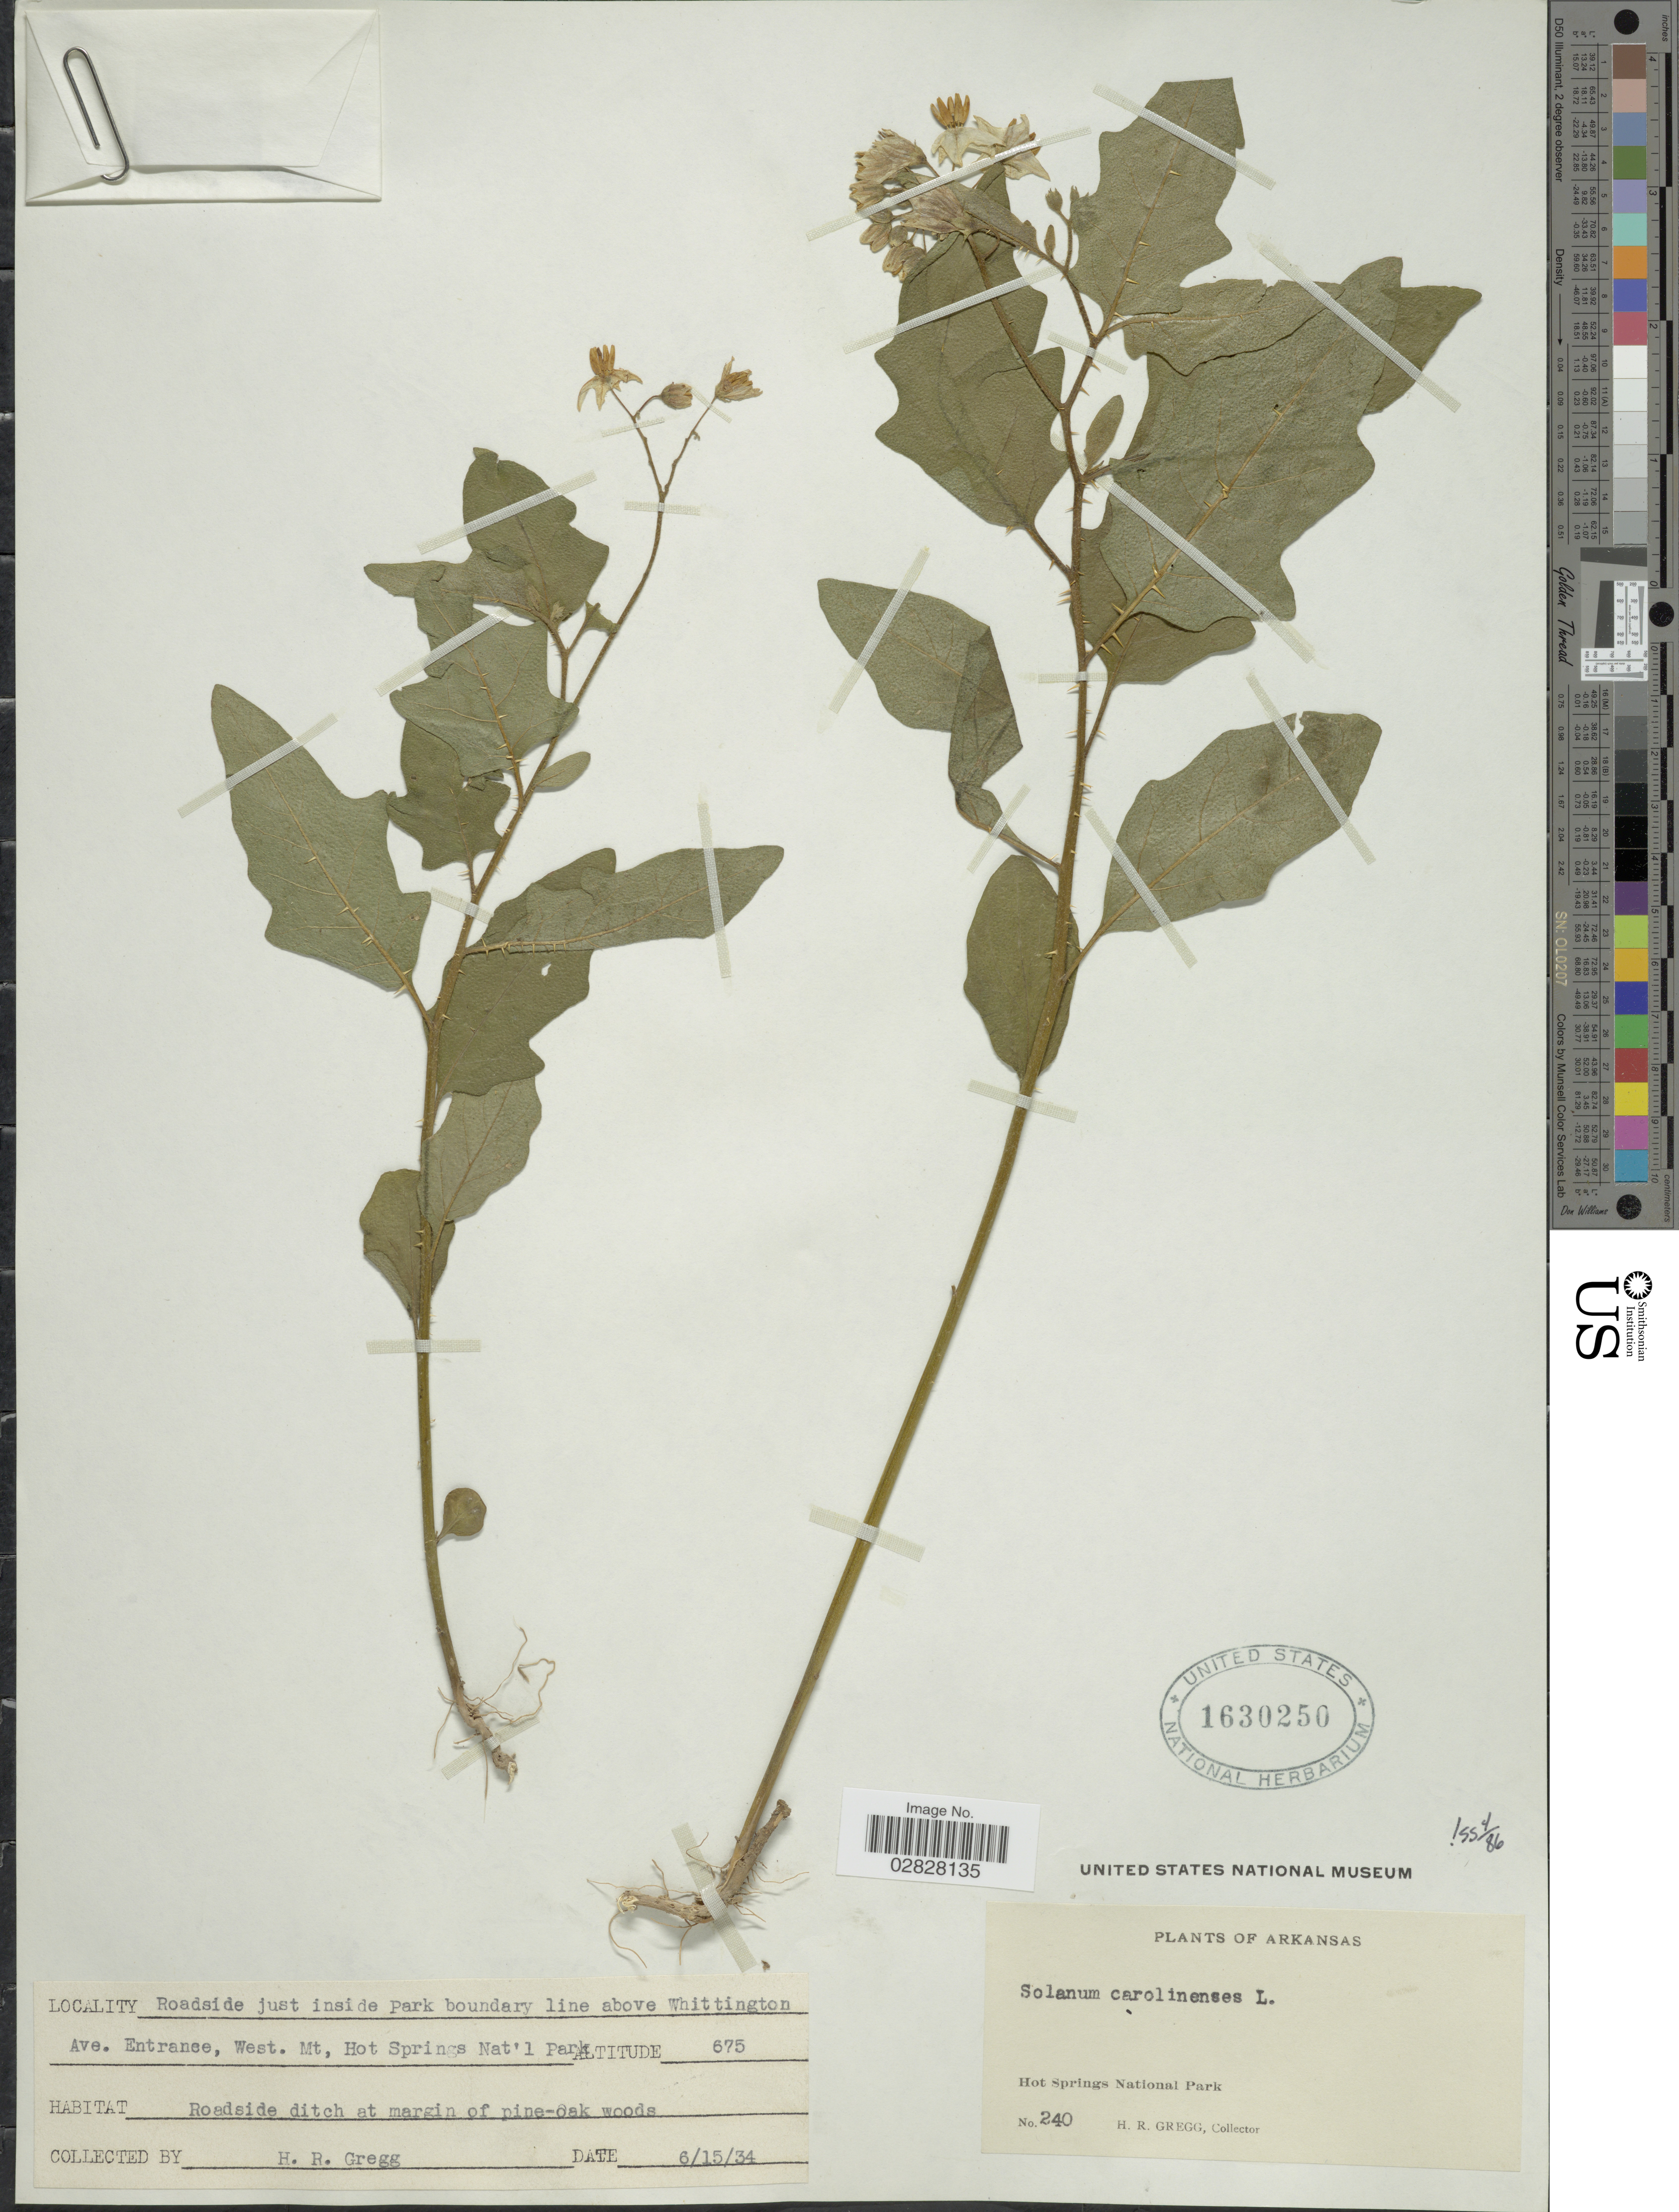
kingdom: Plantae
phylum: Tracheophyta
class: Magnoliopsida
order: Solanales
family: Solanaceae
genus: Solanum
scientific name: Solanum carolinense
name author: L.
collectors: H. Gregg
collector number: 240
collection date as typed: Transcribed d/m/y: 15/6/34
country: United States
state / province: Alaska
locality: Roadside just inside Park boundary line above Whittington Ave. Entrance, West. Mt, Hot Springs Nat'l Park.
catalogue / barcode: US 1630250